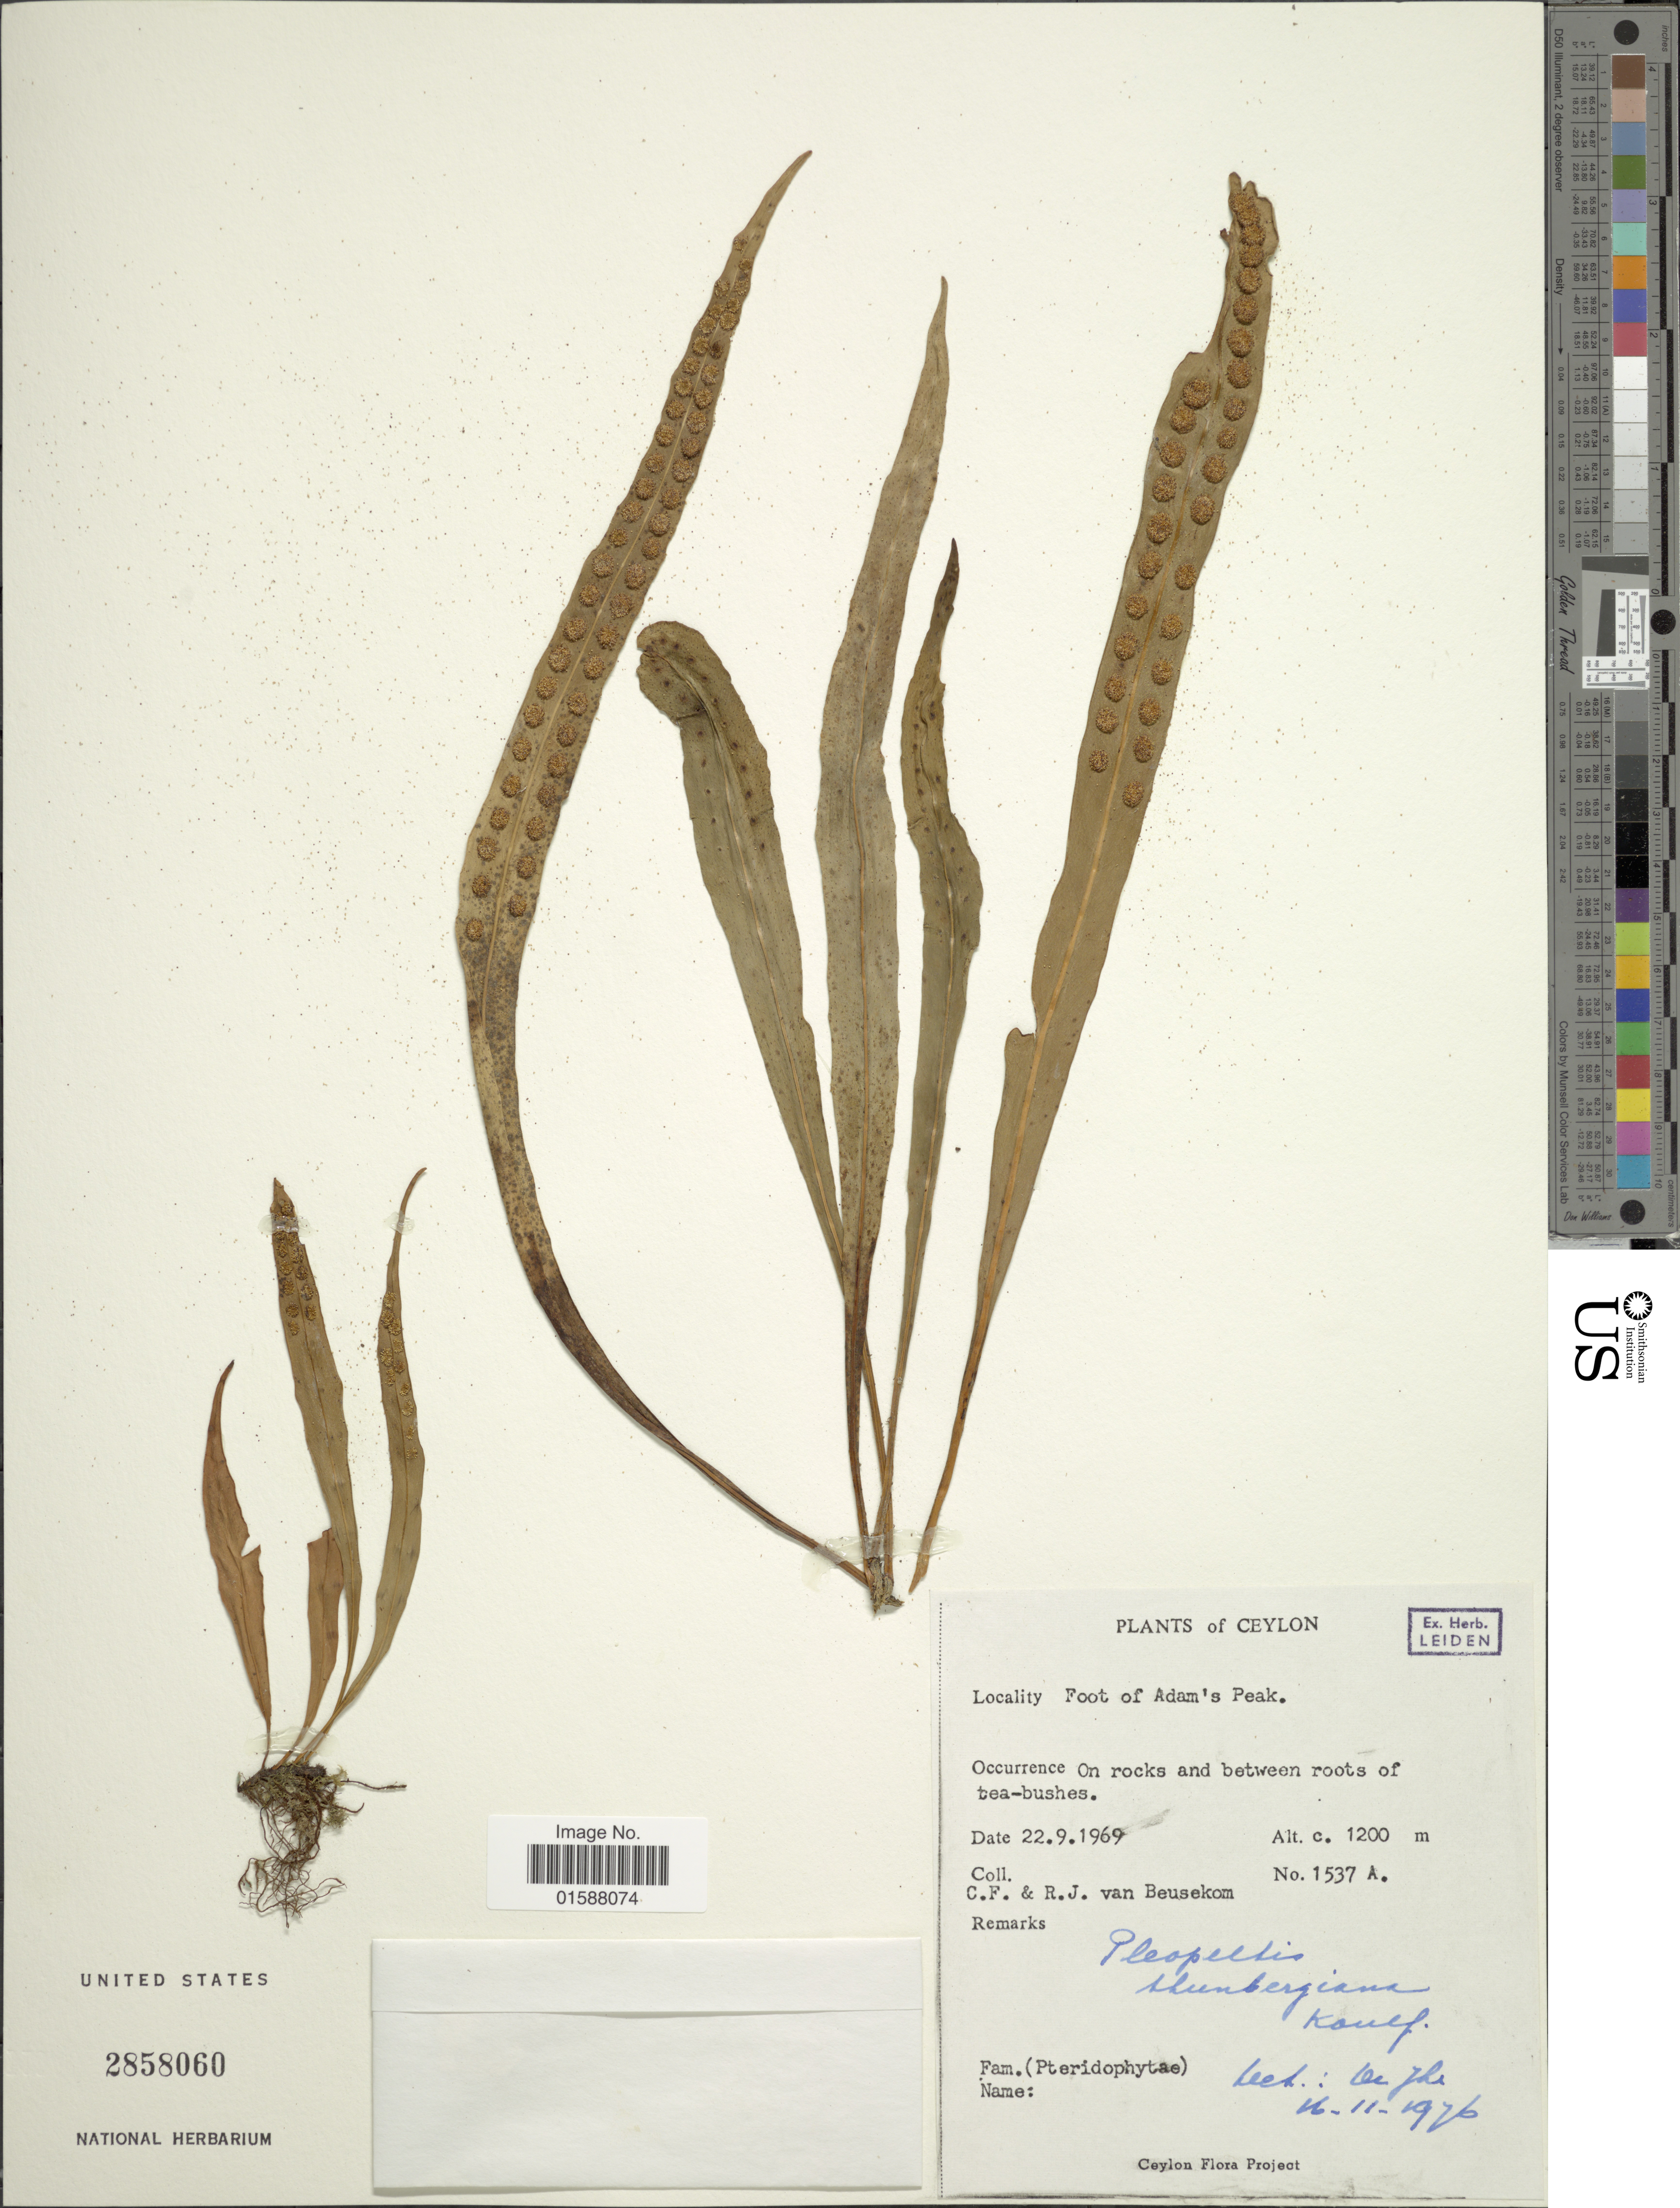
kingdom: Plantae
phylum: Tracheophyta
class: Polypodiopsida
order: Polypodiales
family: Polypodiaceae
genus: Lepisorus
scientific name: Lepisorus thunbergianus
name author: (Kaulf.) Ching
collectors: C. van Beusecom & R. van Beusecom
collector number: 1537A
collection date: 1969-09-22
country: Sri Lanka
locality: Ceylon. Foot of Adam's Peak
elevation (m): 1200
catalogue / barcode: US 2858060